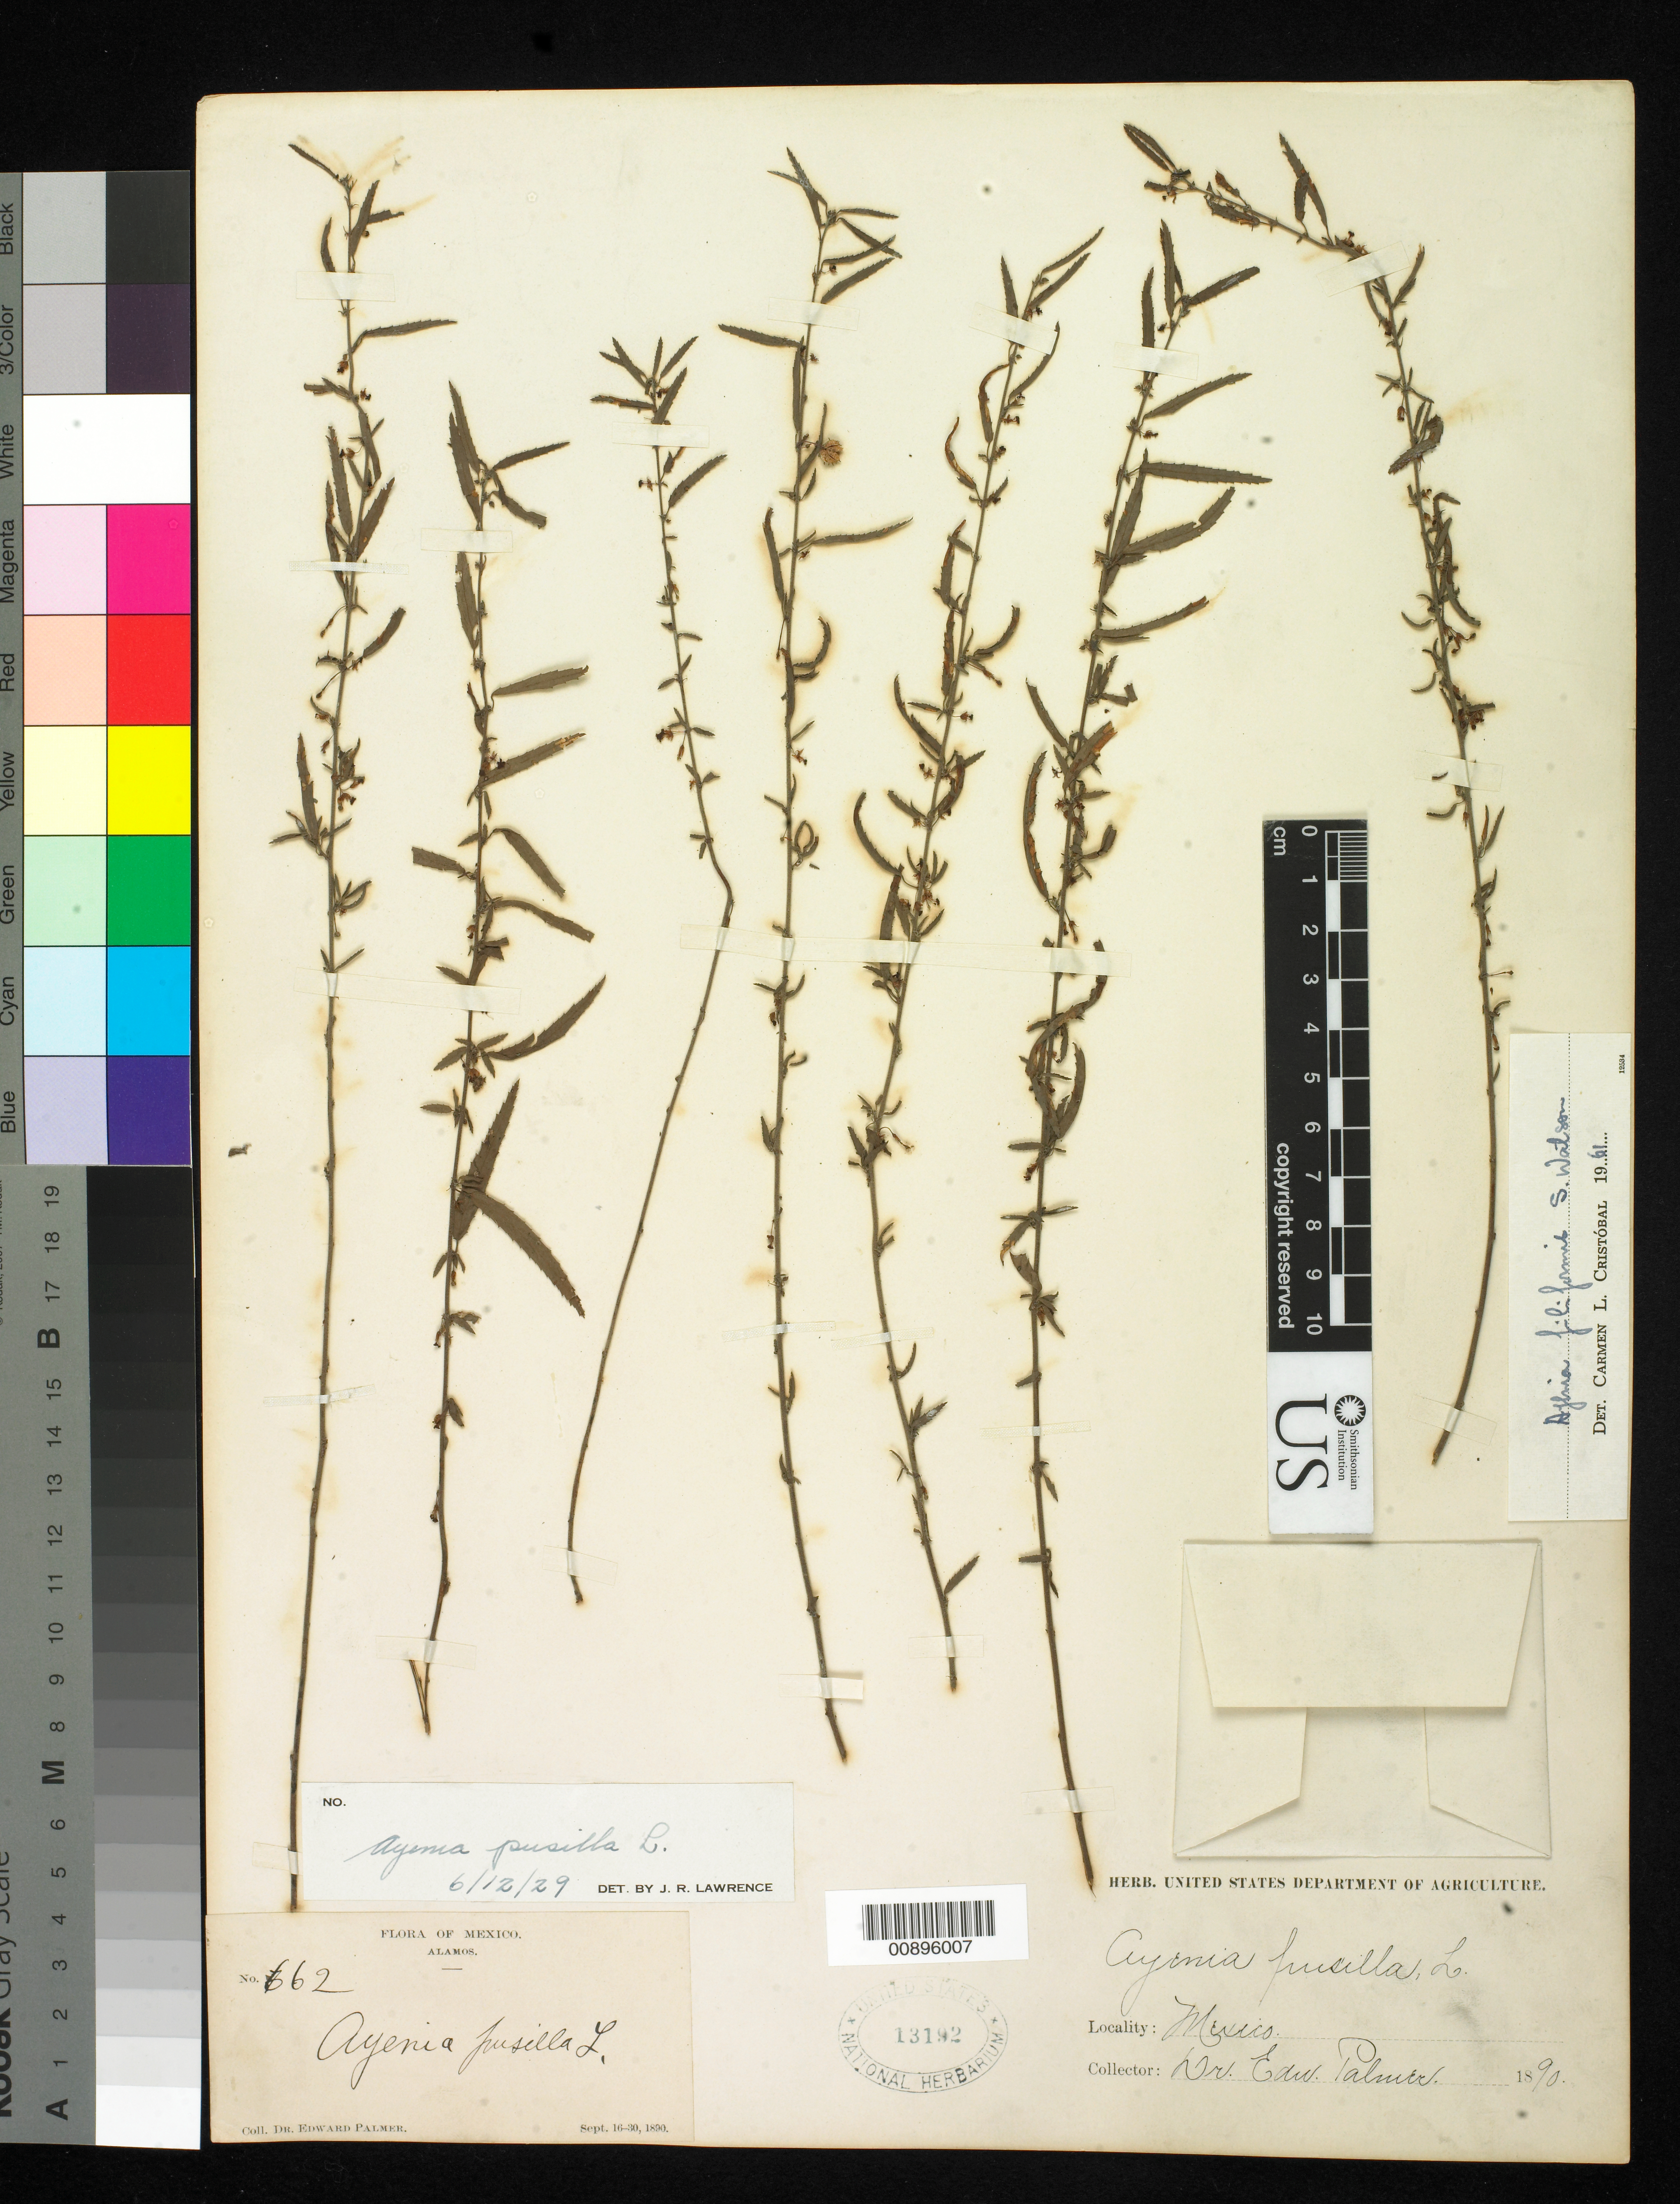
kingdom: Plantae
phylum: Tracheophyta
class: Magnoliopsida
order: Malvales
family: Malvaceae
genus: Ayenia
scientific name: Ayenia filiformis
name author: S. Watson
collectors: E. Palmer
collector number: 662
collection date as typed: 16 Sep 1890 to 30 Sep 1890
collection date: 1890-09-16/1890-09-30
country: Mexico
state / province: Sonora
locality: Alamos, Sonora.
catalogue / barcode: US 13192